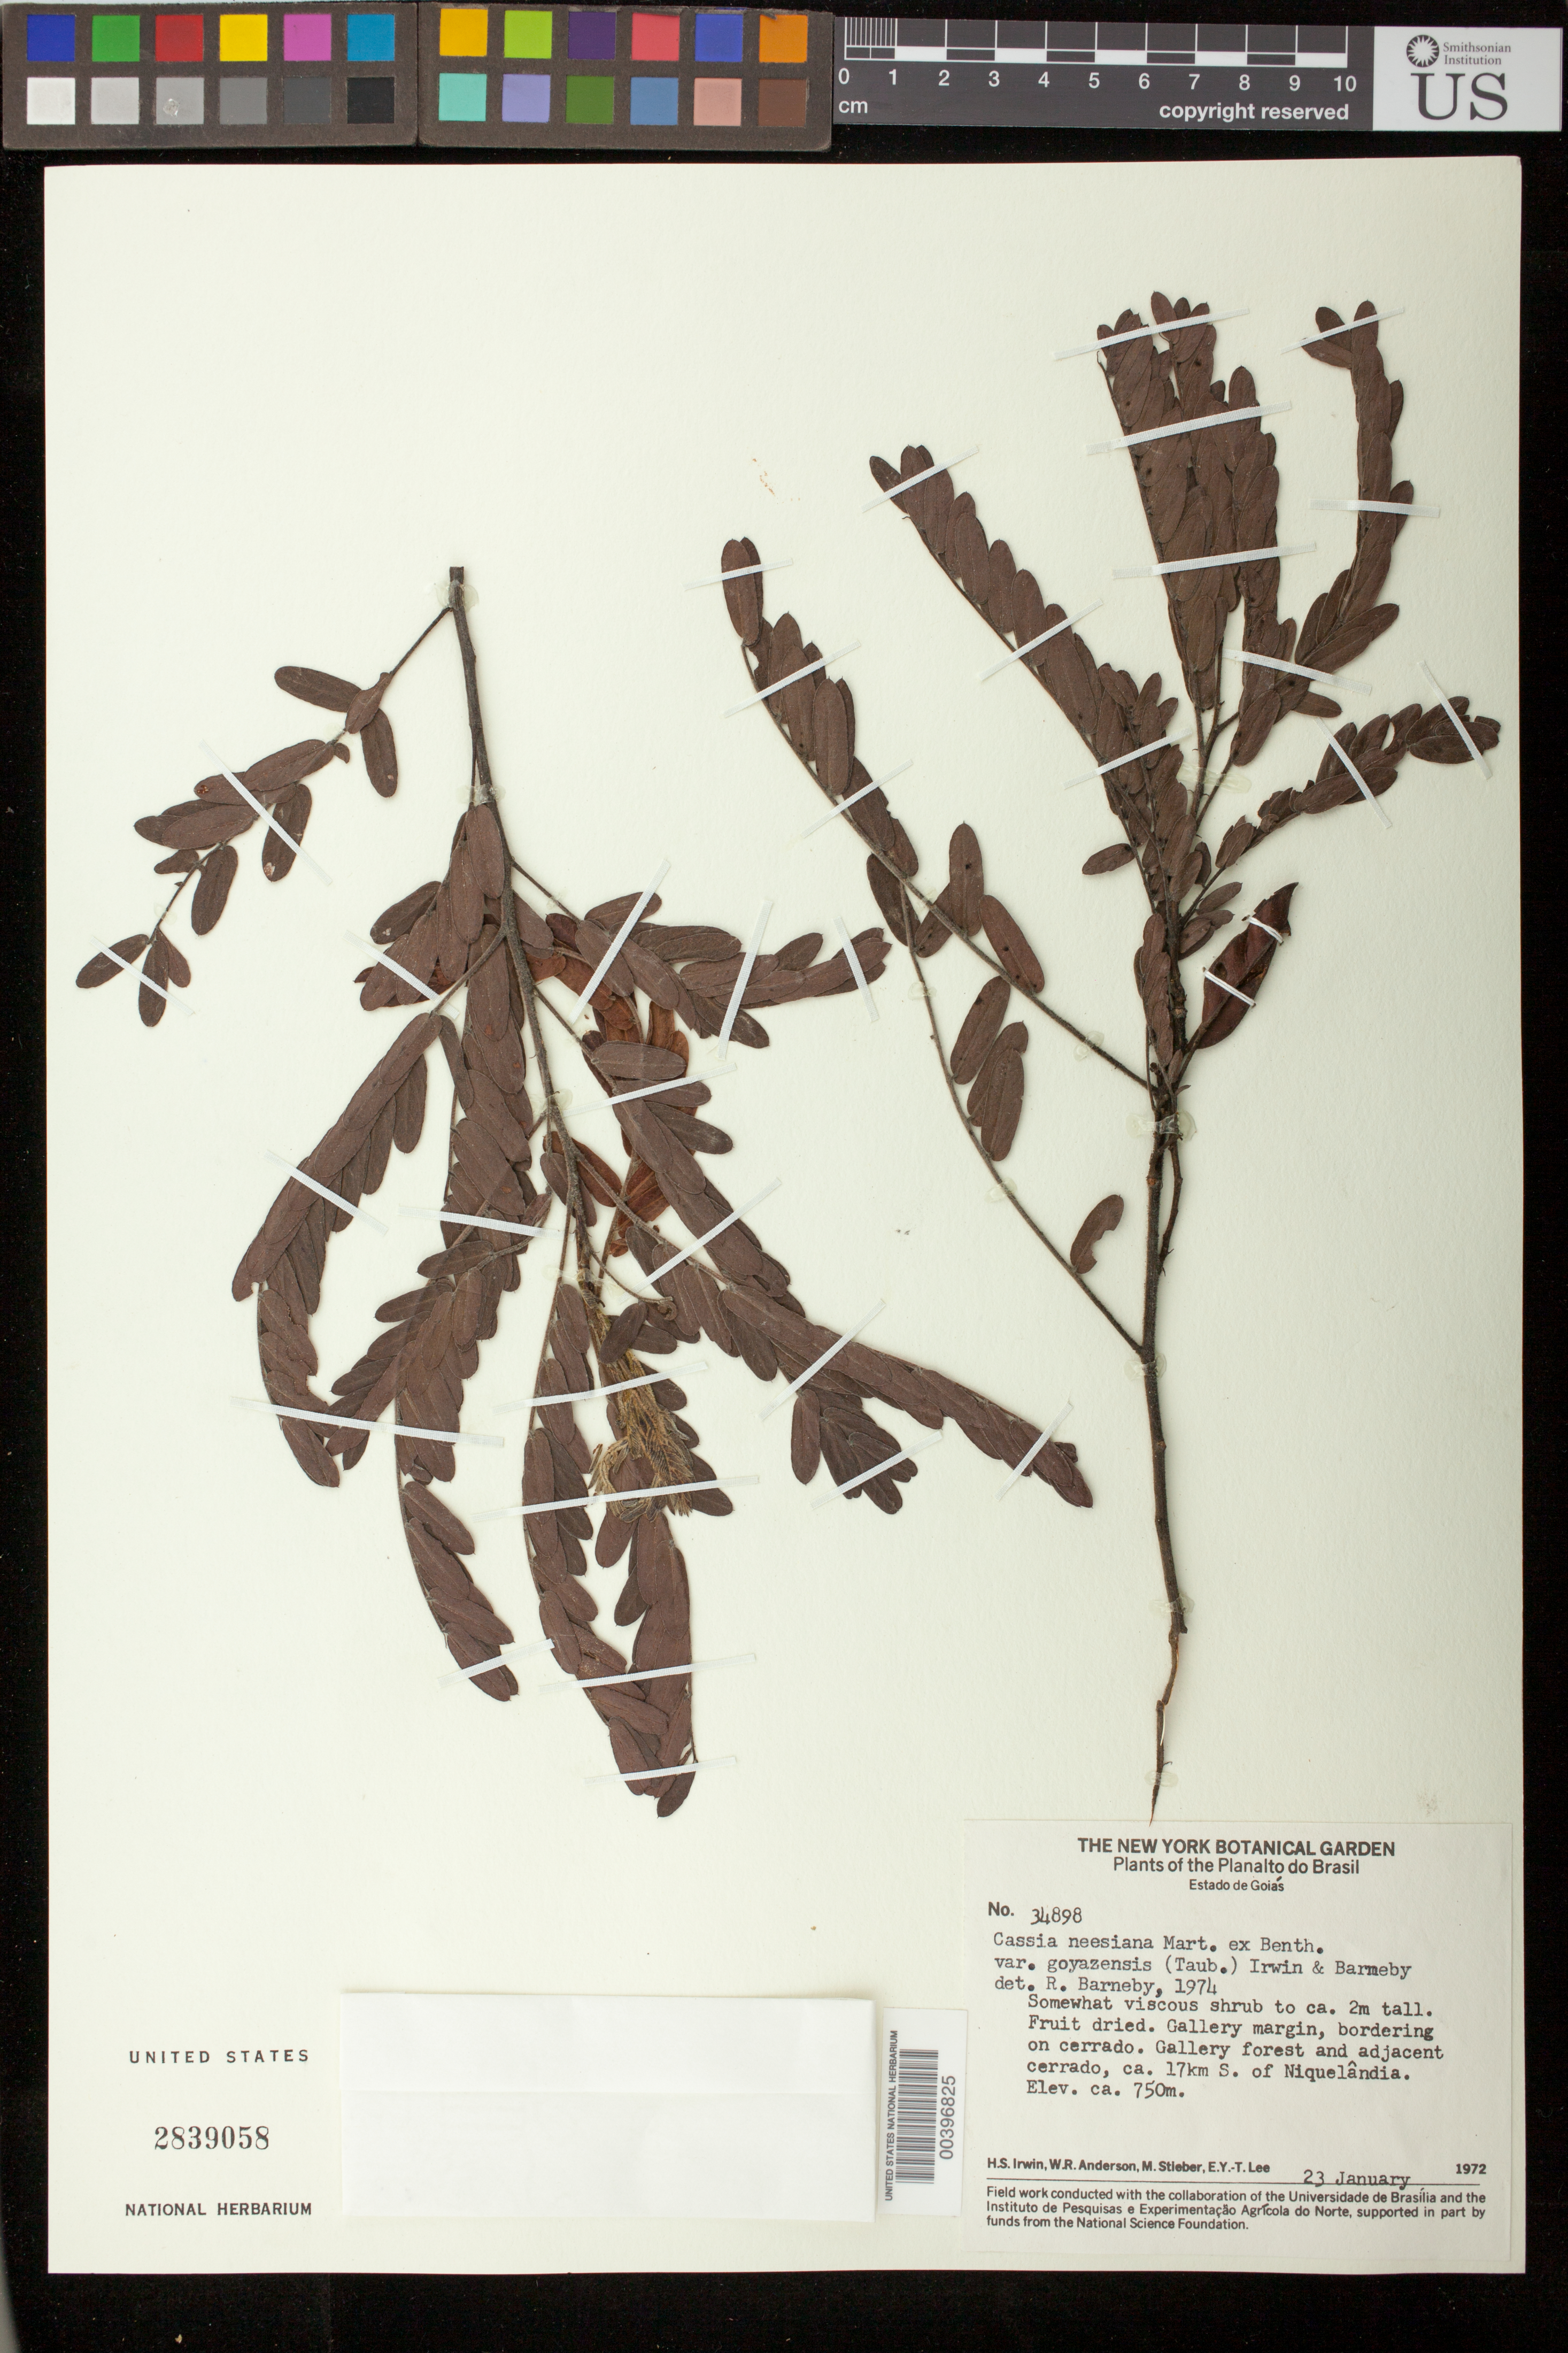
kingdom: Plantae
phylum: Tracheophyta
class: Magnoliopsida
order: Fabales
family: Fabaceae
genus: Chamaecrista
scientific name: Chamaecrista neesiana var. goyazensis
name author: (Taub.) H.S. Irwin & Barneby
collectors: H. Irwin, W. R. Anderson, M. T. Stieber & E. Y. T. Lee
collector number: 34898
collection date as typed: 23 Jan 1972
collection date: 1972-01-23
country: Brazil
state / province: Goiás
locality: Planalto do Brasil; ca. 17 km S. of Niquelandia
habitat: Gallery margin, bordering on cerrado; gallery forest and adjacent cerrado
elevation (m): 750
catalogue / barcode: US 2839058